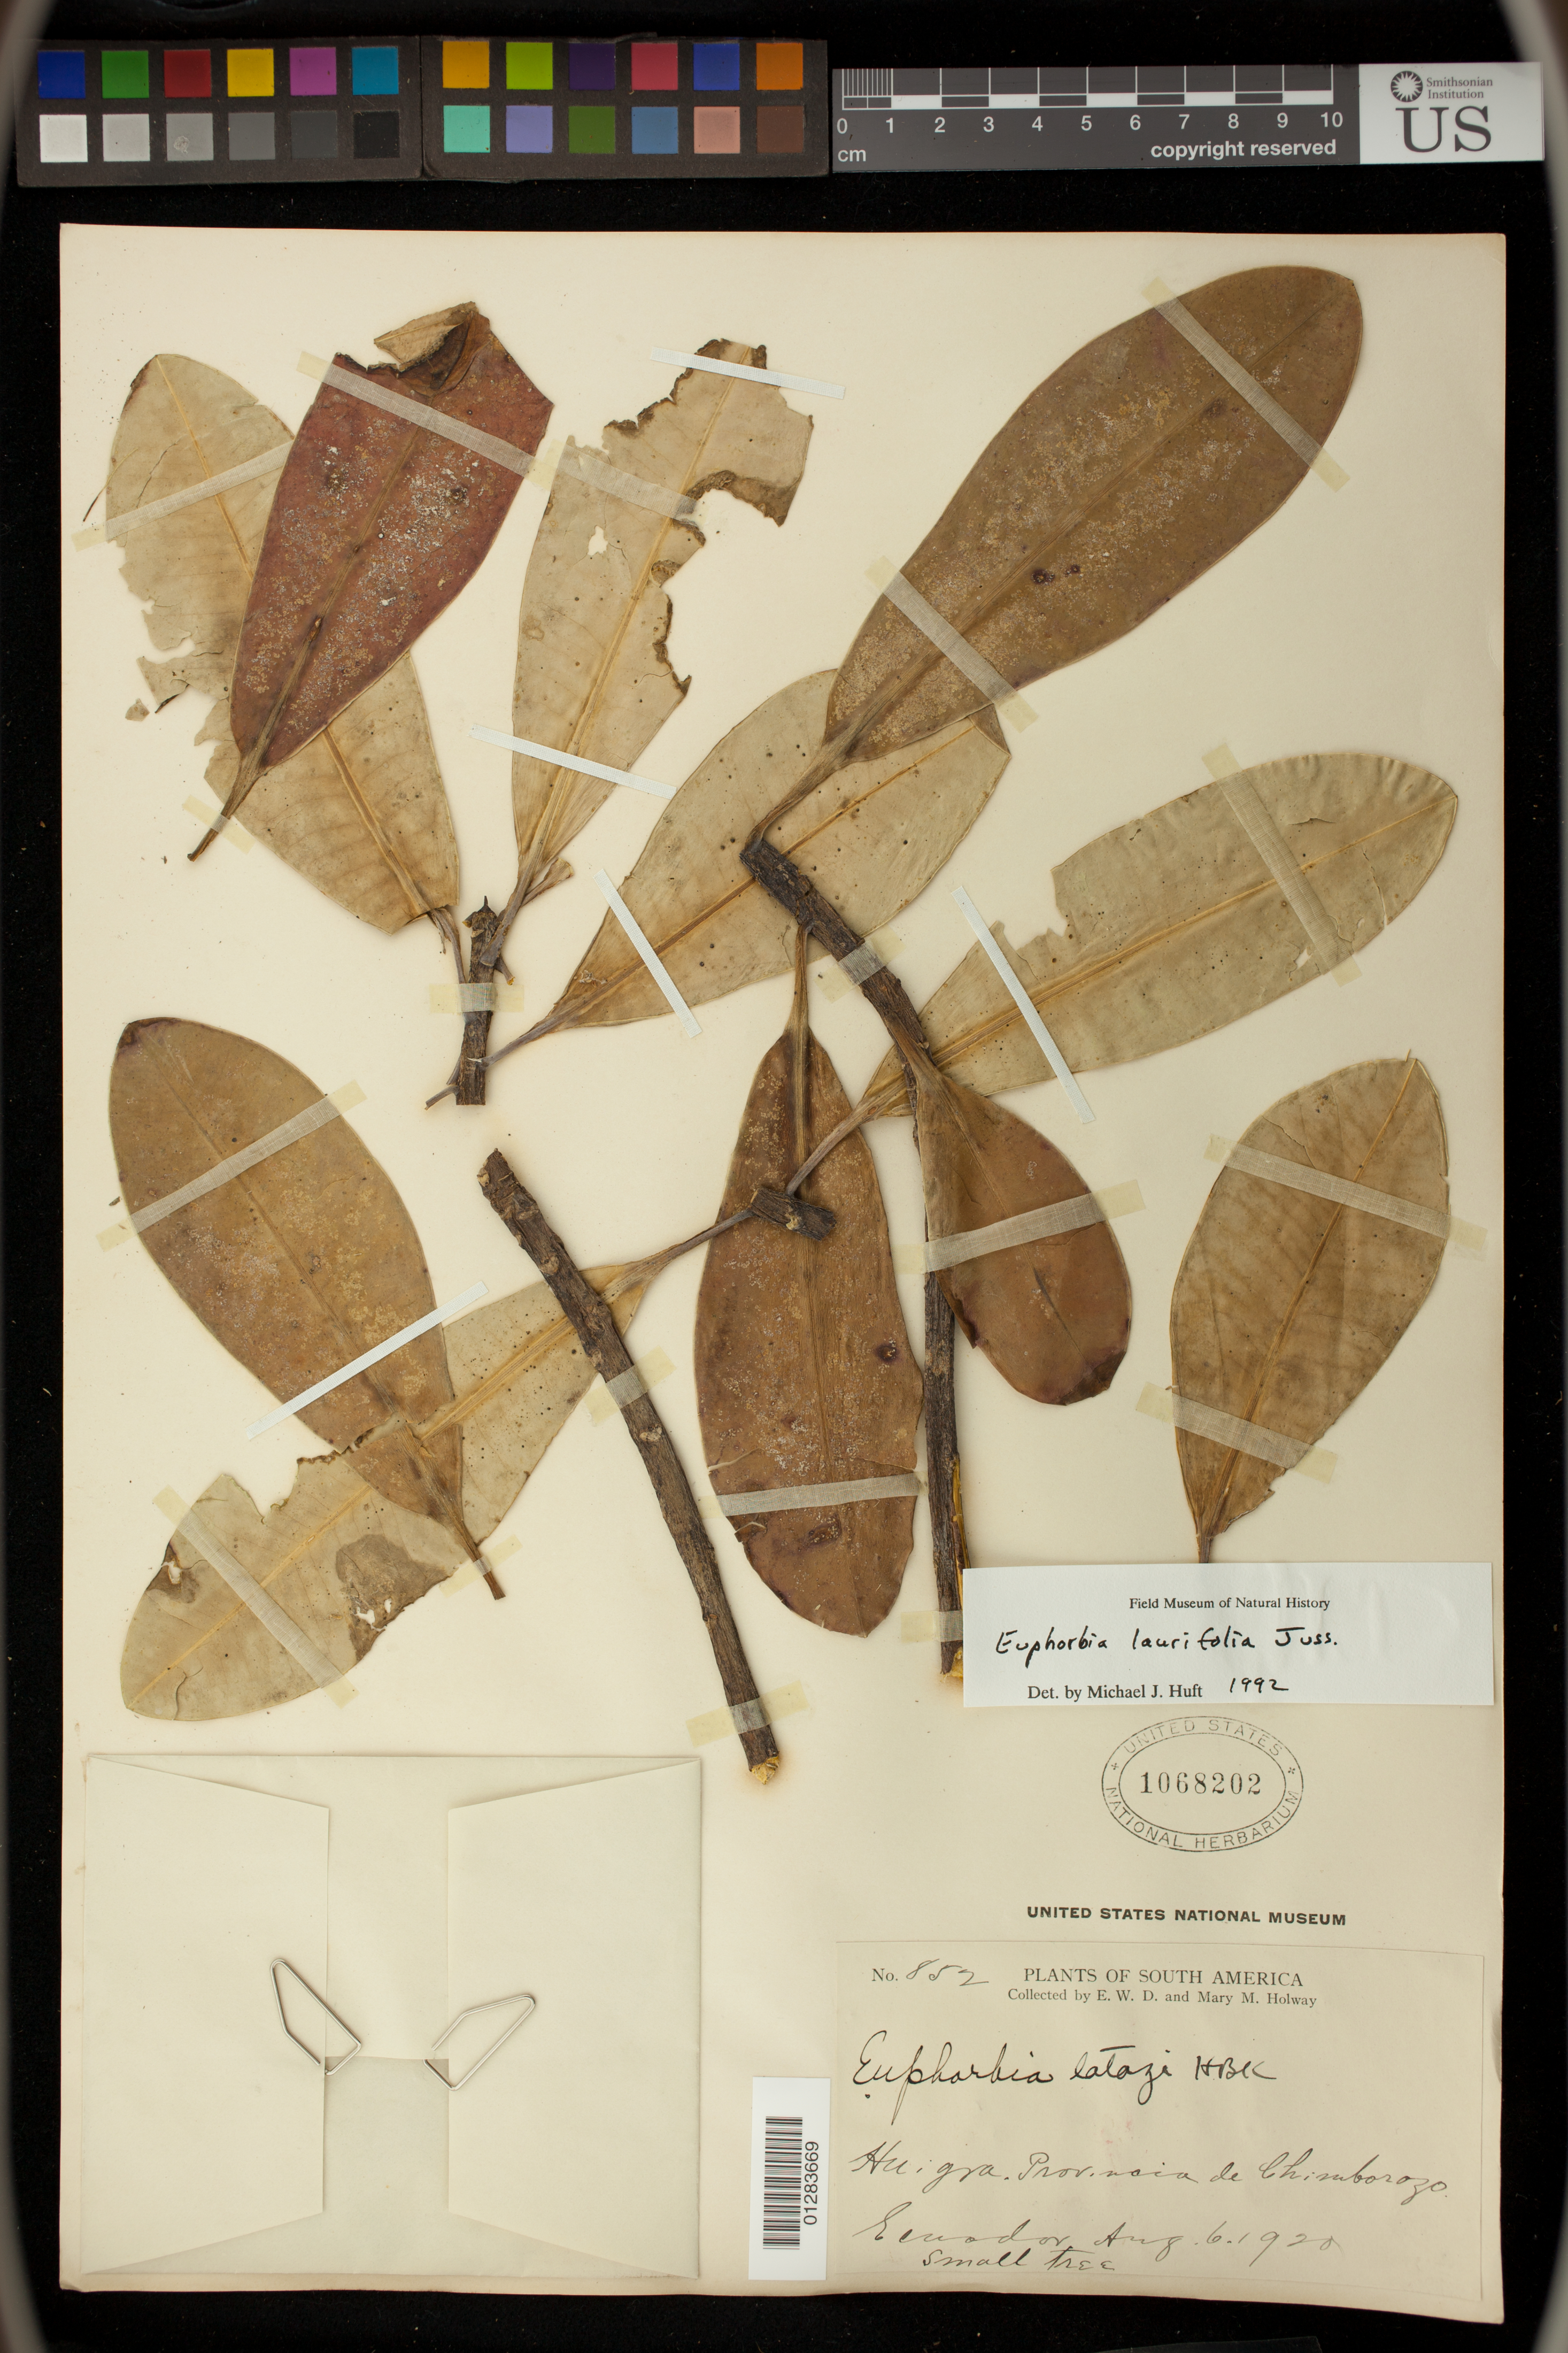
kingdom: Plantae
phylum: Tracheophyta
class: Magnoliopsida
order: Malpighiales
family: Euphorbiaceae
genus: Euphorbia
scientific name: Euphorbia laurifolia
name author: Juss. ex Lam.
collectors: E. W. D. Holway & M. M. Holway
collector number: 852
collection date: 1920-08-06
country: Ecuador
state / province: Chimborazo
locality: Huigra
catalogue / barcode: US 1068202